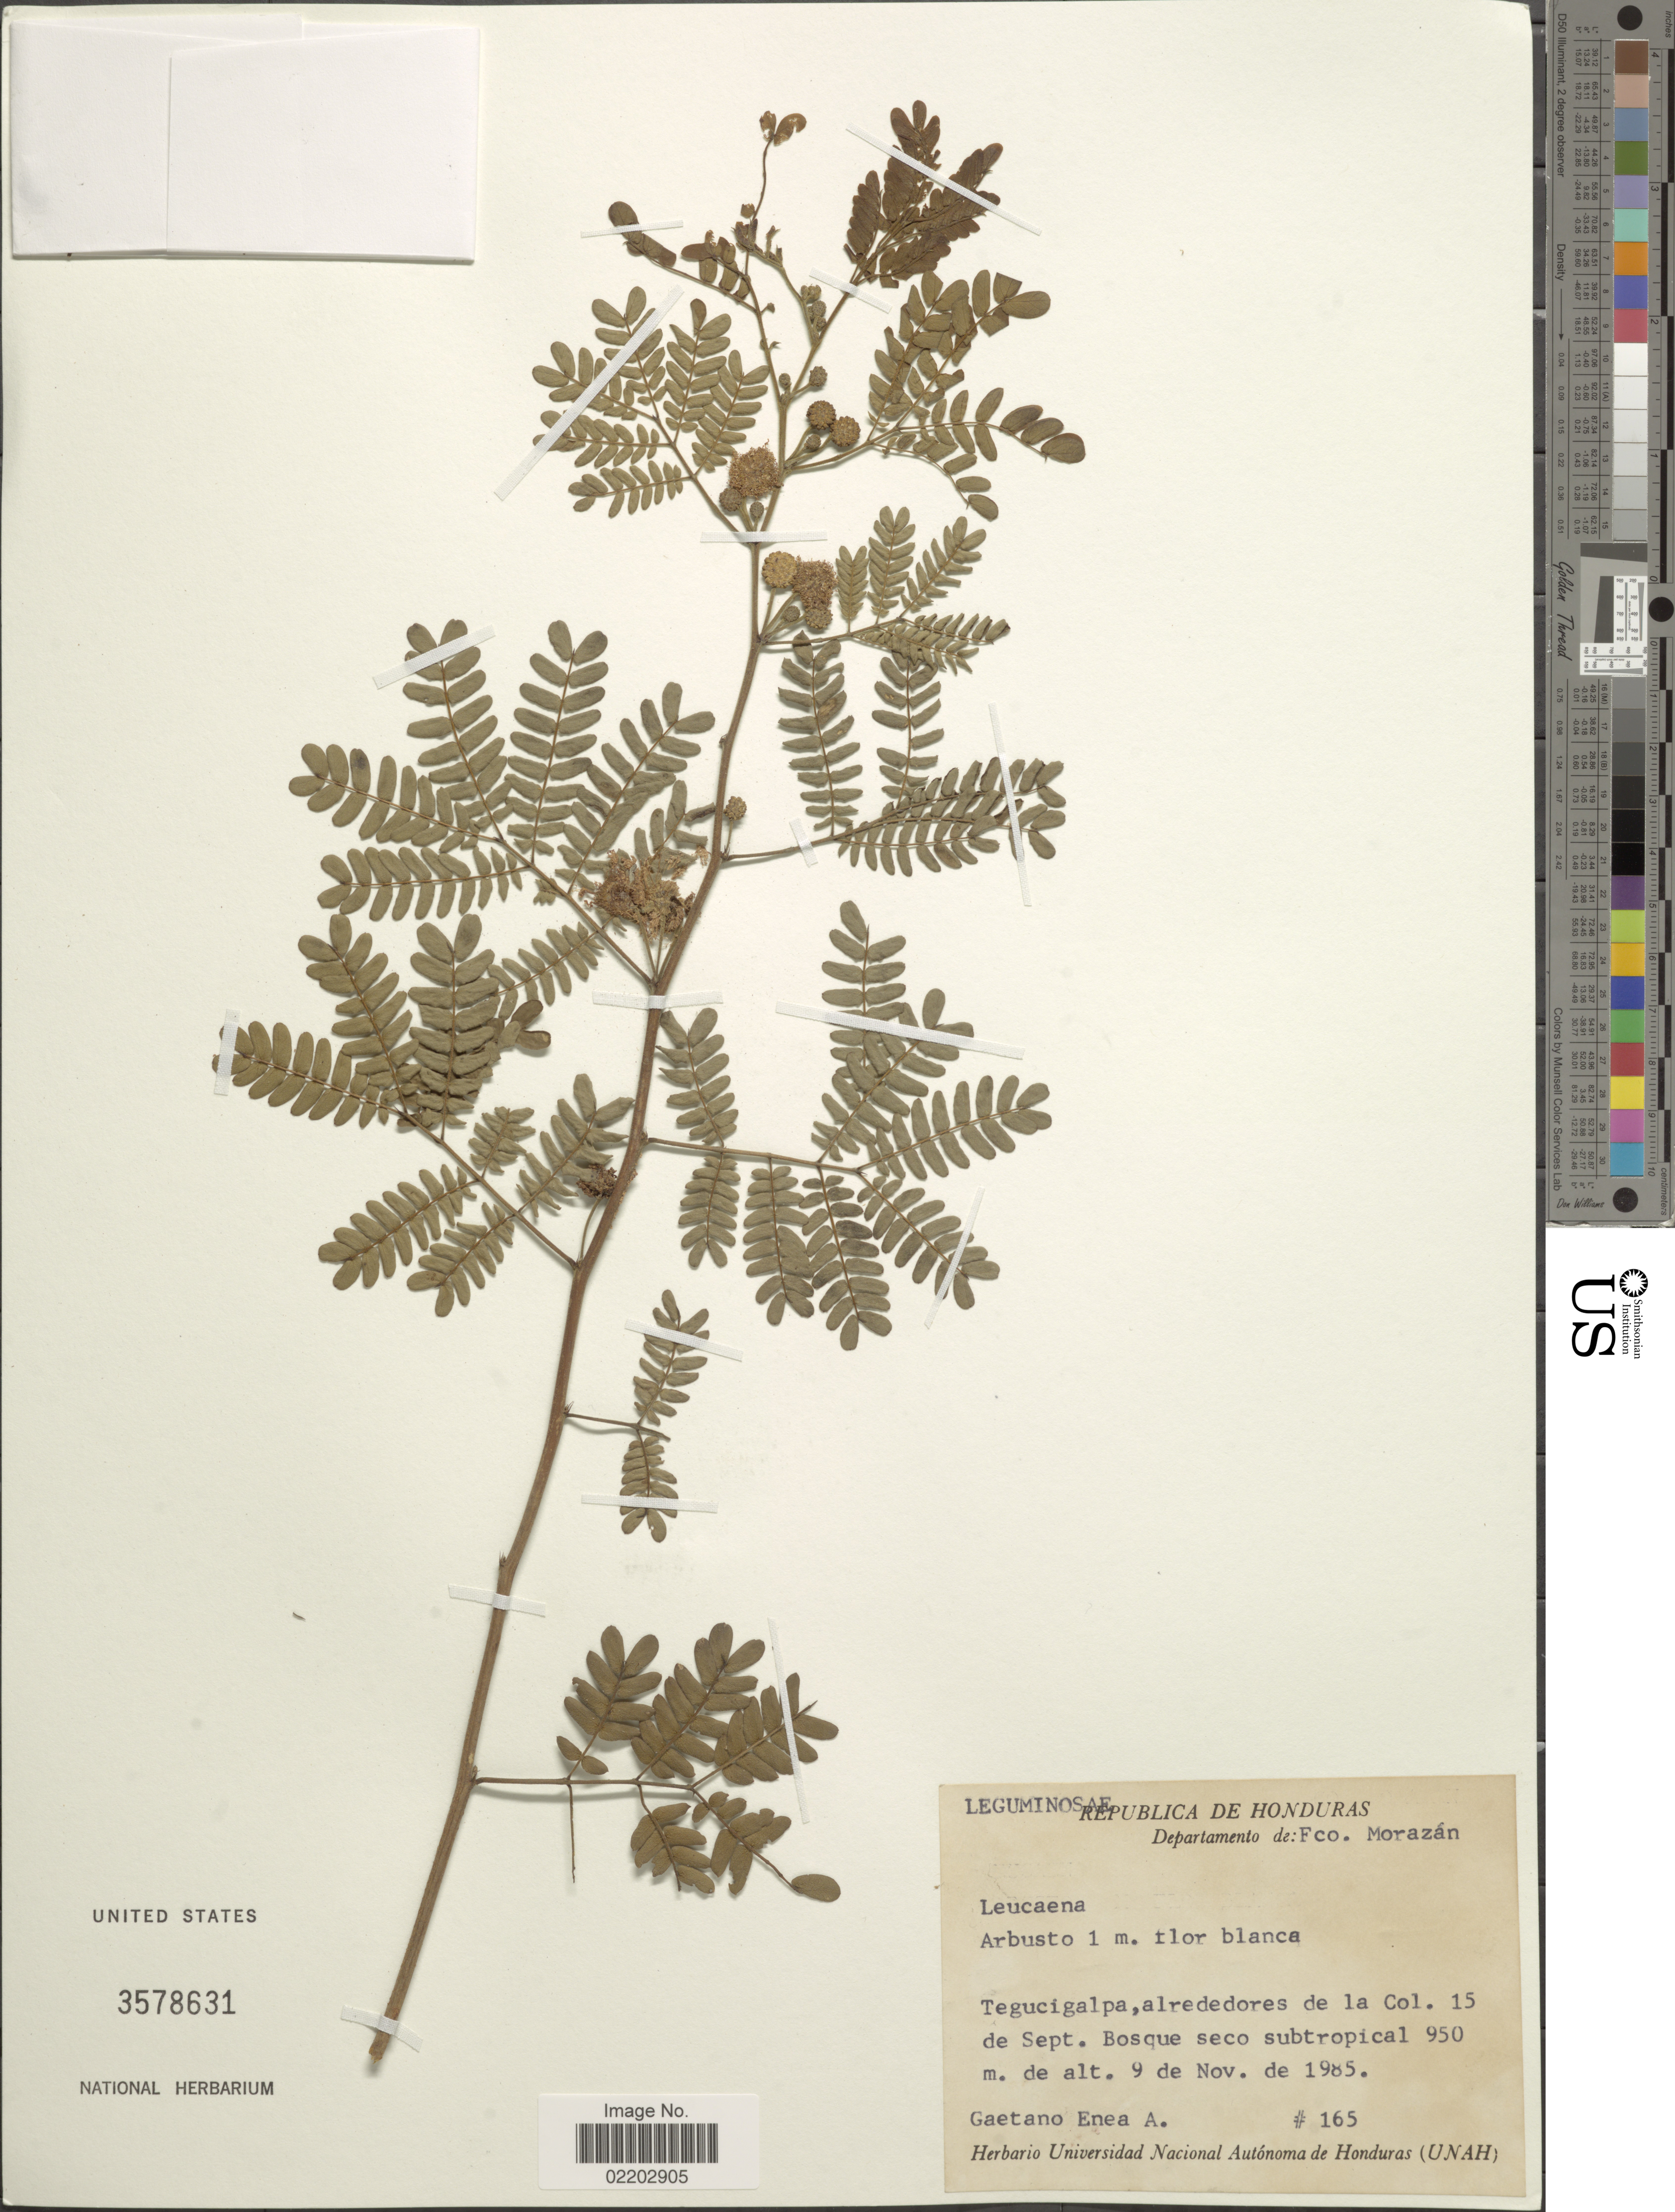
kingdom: Plantae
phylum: Tracheophyta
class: Magnoliopsida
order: Fabales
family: Fabaceae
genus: Leucaena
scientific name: Leucaena sp.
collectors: Gaetano Enea A.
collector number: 165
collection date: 1985-11-09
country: Honduras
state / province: Fco. Morazán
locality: Tegucigalpa, alrededores de la Col. 15 de Sept. Bosque seco subtropical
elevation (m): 950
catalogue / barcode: US 3578631